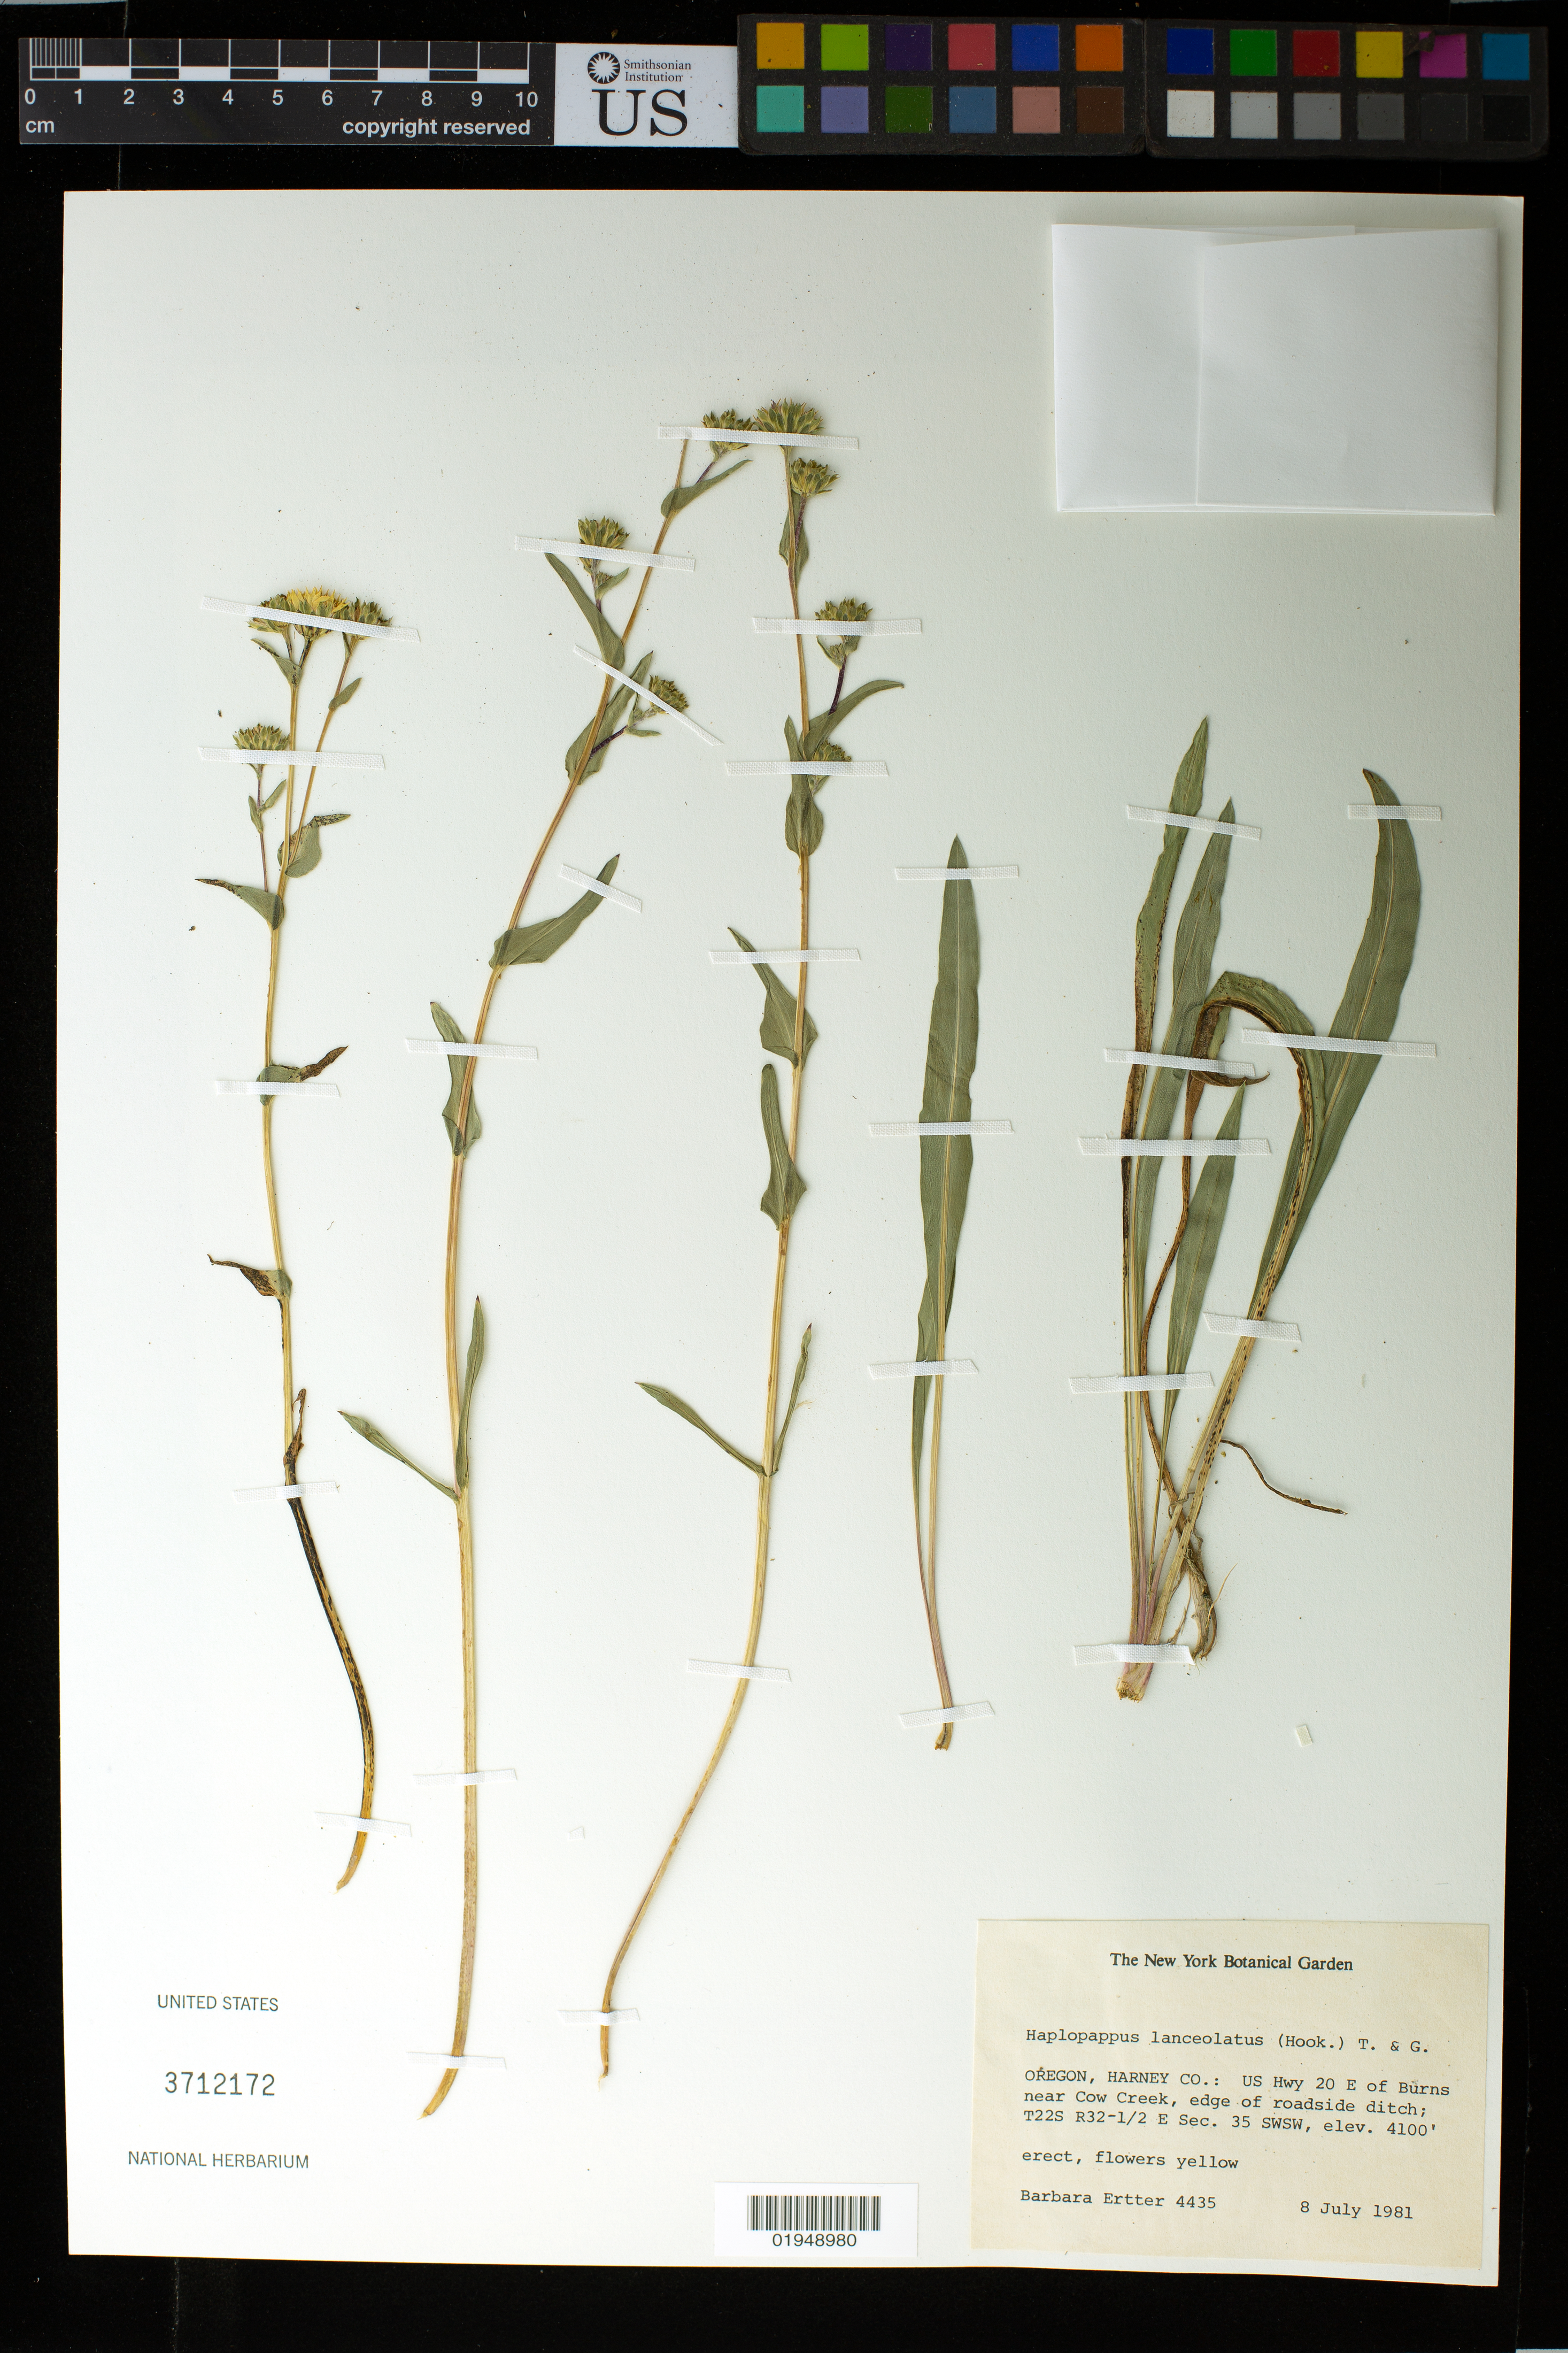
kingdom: Plantae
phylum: Tracheophyta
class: Magnoliopsida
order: Asterales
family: Asteraceae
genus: Haplopappus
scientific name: Haplopappus lanceolatus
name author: (Hook.) Torr. & A. Gray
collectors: B. Ertter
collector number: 4435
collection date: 1981-07-06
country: United States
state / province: Oregon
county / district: Harney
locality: US Hwy 20 E of Burns near Cow Creek; T22S R32-1 E Sec. 35 SWSW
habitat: edge of roadside ditch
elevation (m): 1250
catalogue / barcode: US 3712172